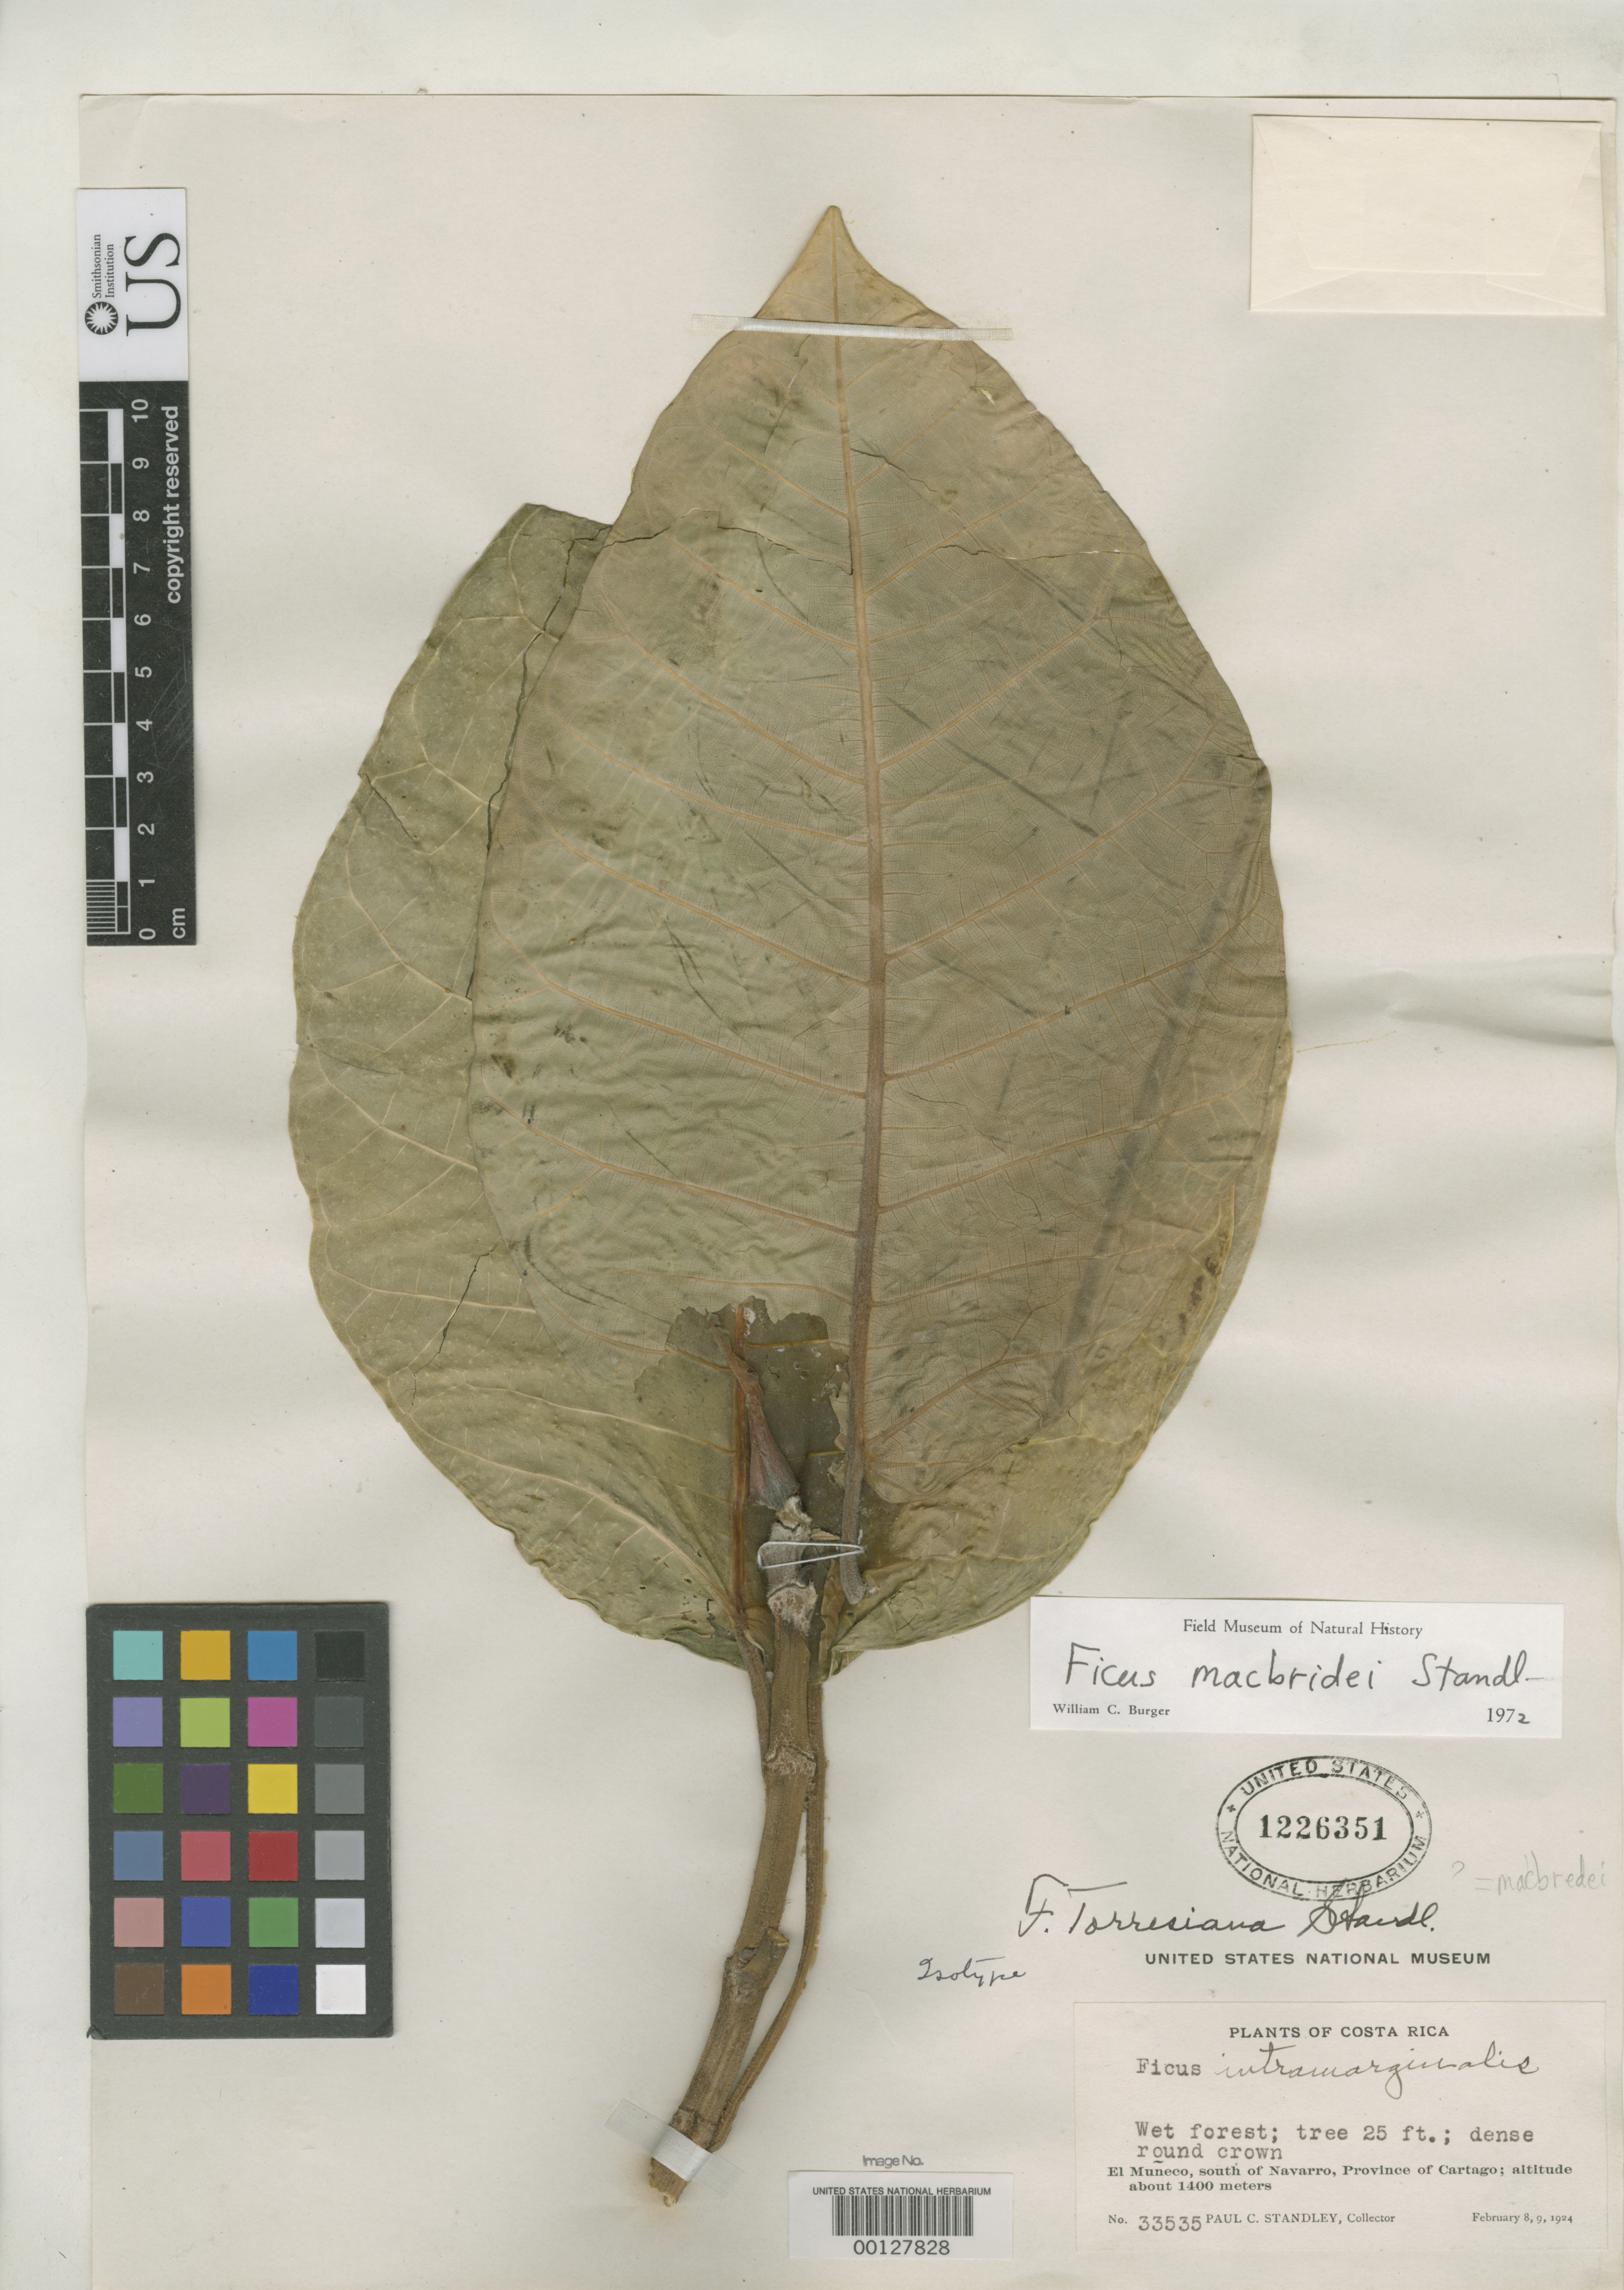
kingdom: Plantae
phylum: Tracheophyta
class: Magnoliopsida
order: Rosales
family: Moraceae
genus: Ficus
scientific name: Ficus torresiana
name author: Standl.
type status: Isotype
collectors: P. C. Standley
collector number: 33535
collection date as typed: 08 Feb 1924 to 09 Feb 1924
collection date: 1924-02-08/1924-02-09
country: Costa Rica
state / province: Cartago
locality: El Muneco, S of Navaro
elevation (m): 1400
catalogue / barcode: US 1226351